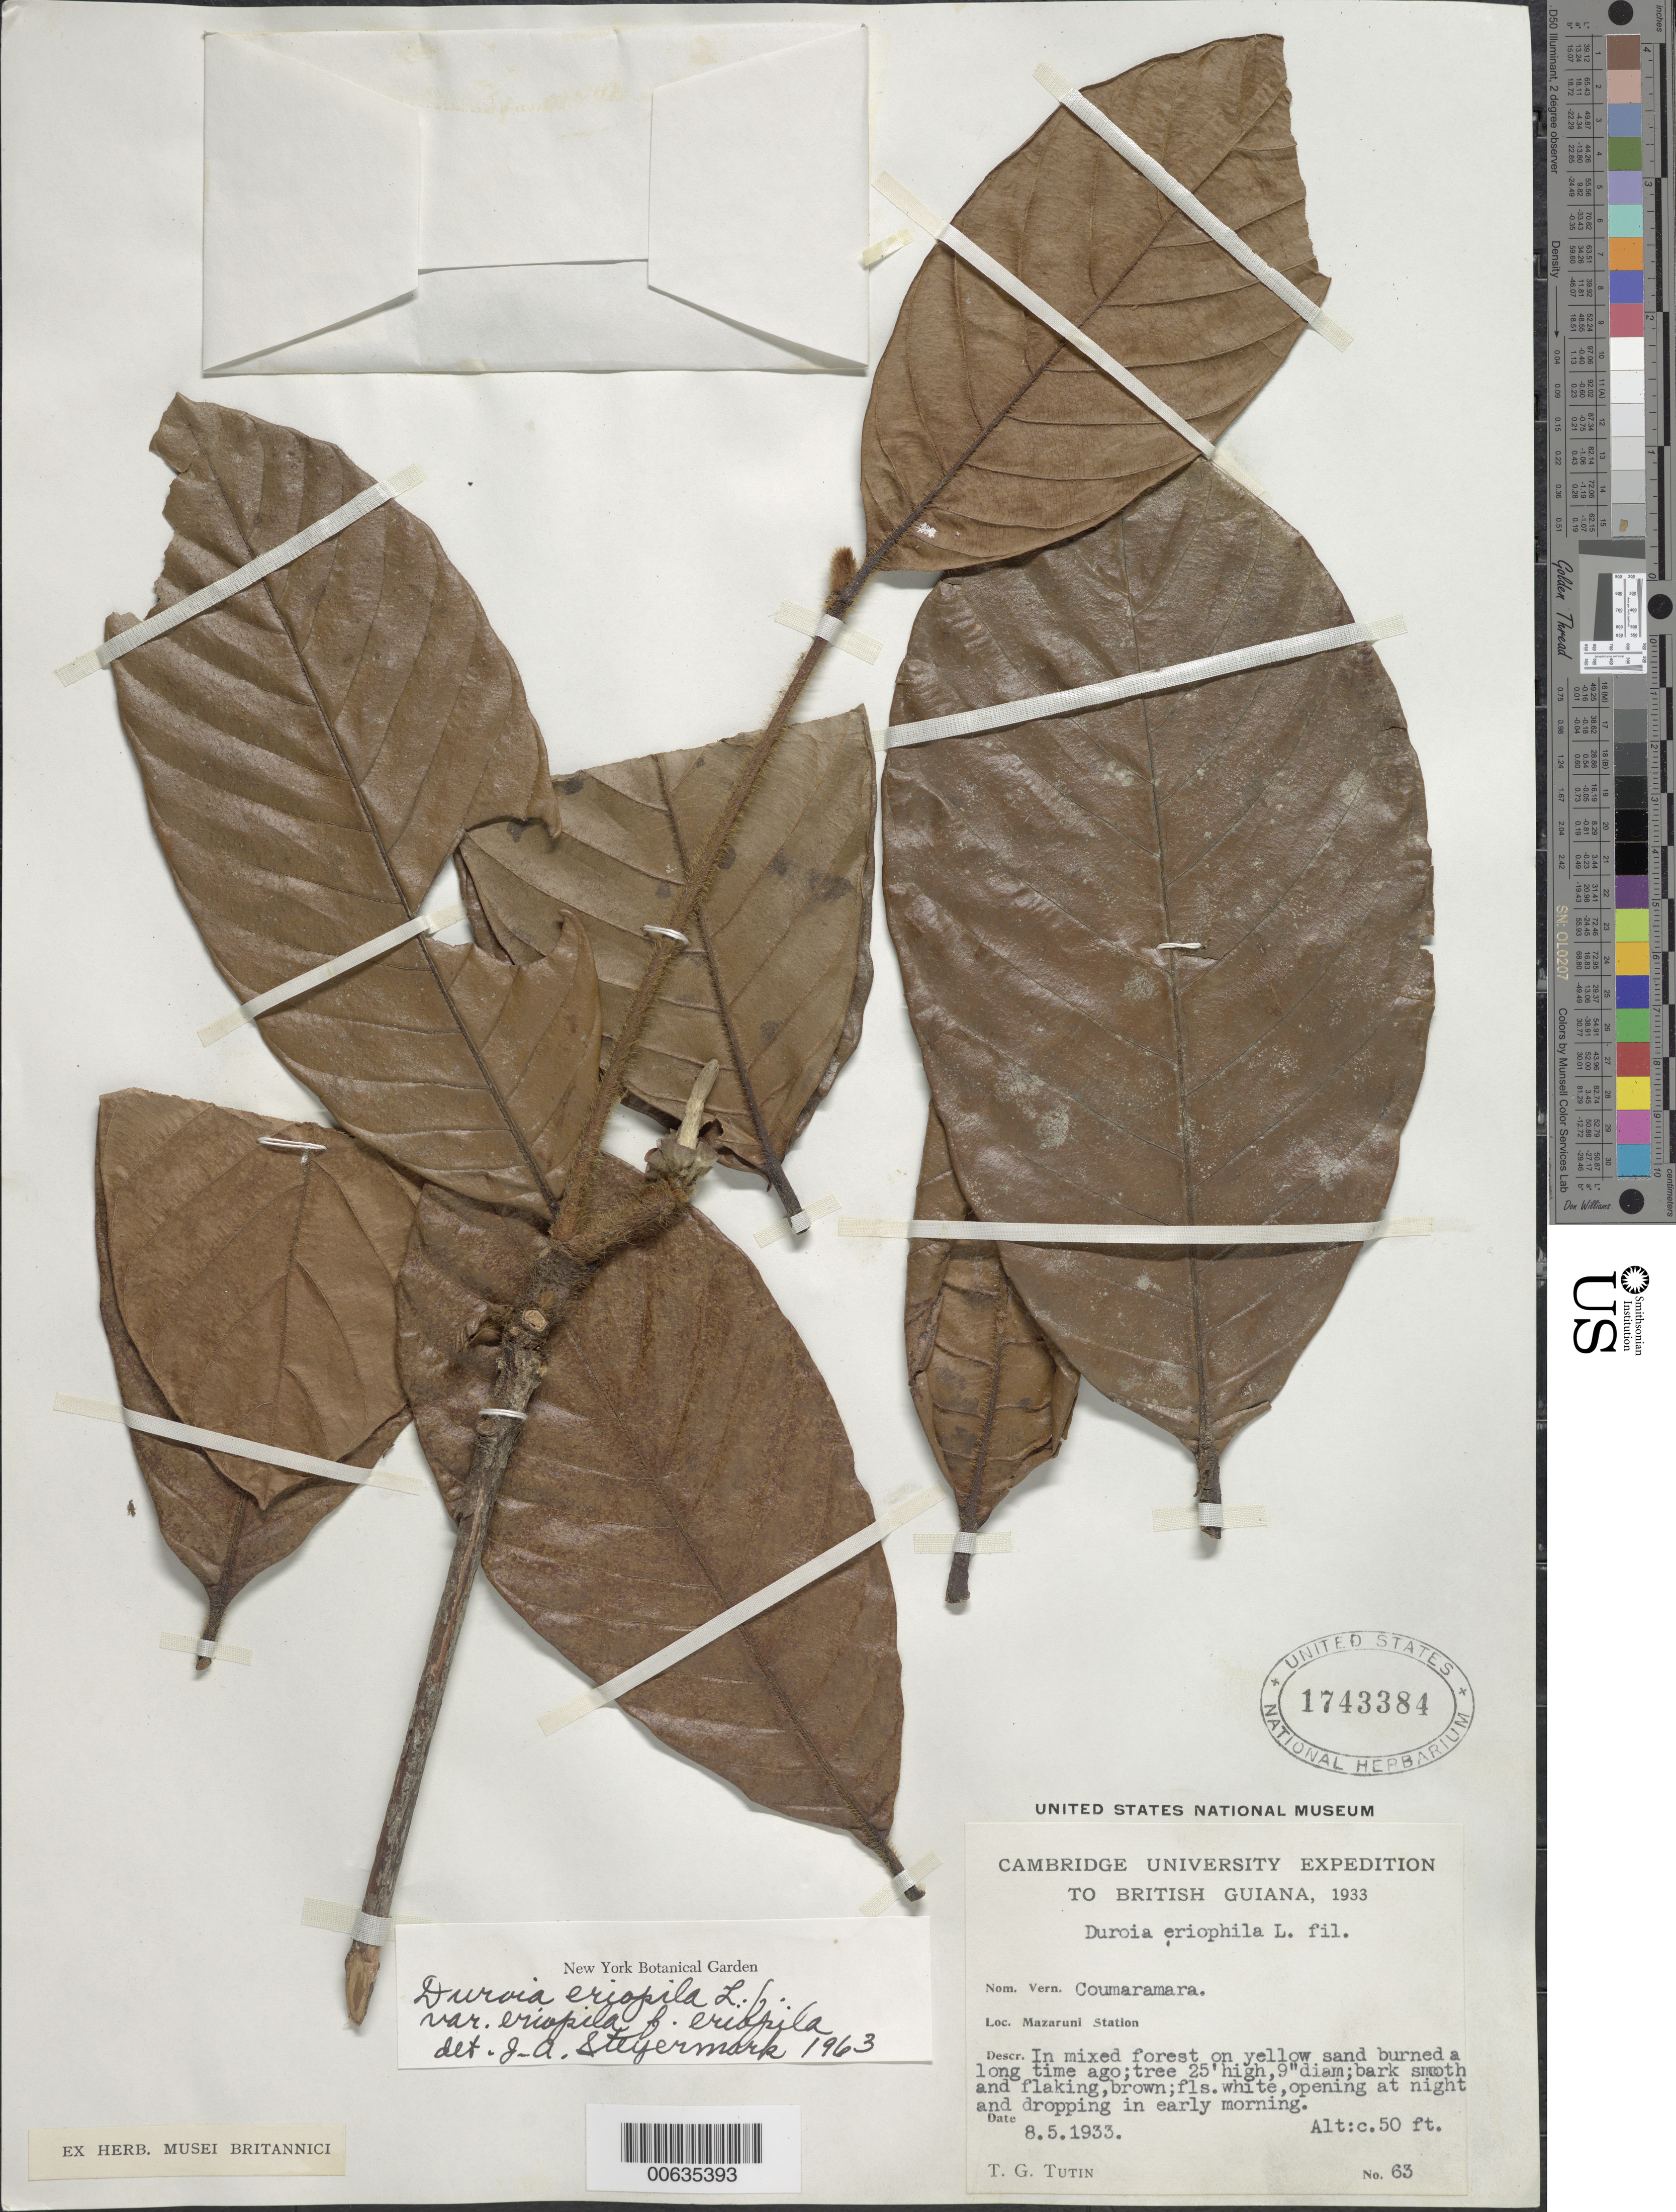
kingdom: Plantae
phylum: Tracheophyta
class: Magnoliopsida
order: Gentianales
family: Rubiaceae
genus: Duroia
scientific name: Duroia eriopila f. eriopila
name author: L. f.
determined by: Steyermark, Julian A., (VEN)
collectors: T. G. Tutin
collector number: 63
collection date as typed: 8-May-33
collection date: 1933-05-08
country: Guyana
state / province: Cuyuni-Mazaruni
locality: Mazaruni Station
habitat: Mixed forest on yellow sand burned a long itme ago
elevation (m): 30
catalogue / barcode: US 1743384